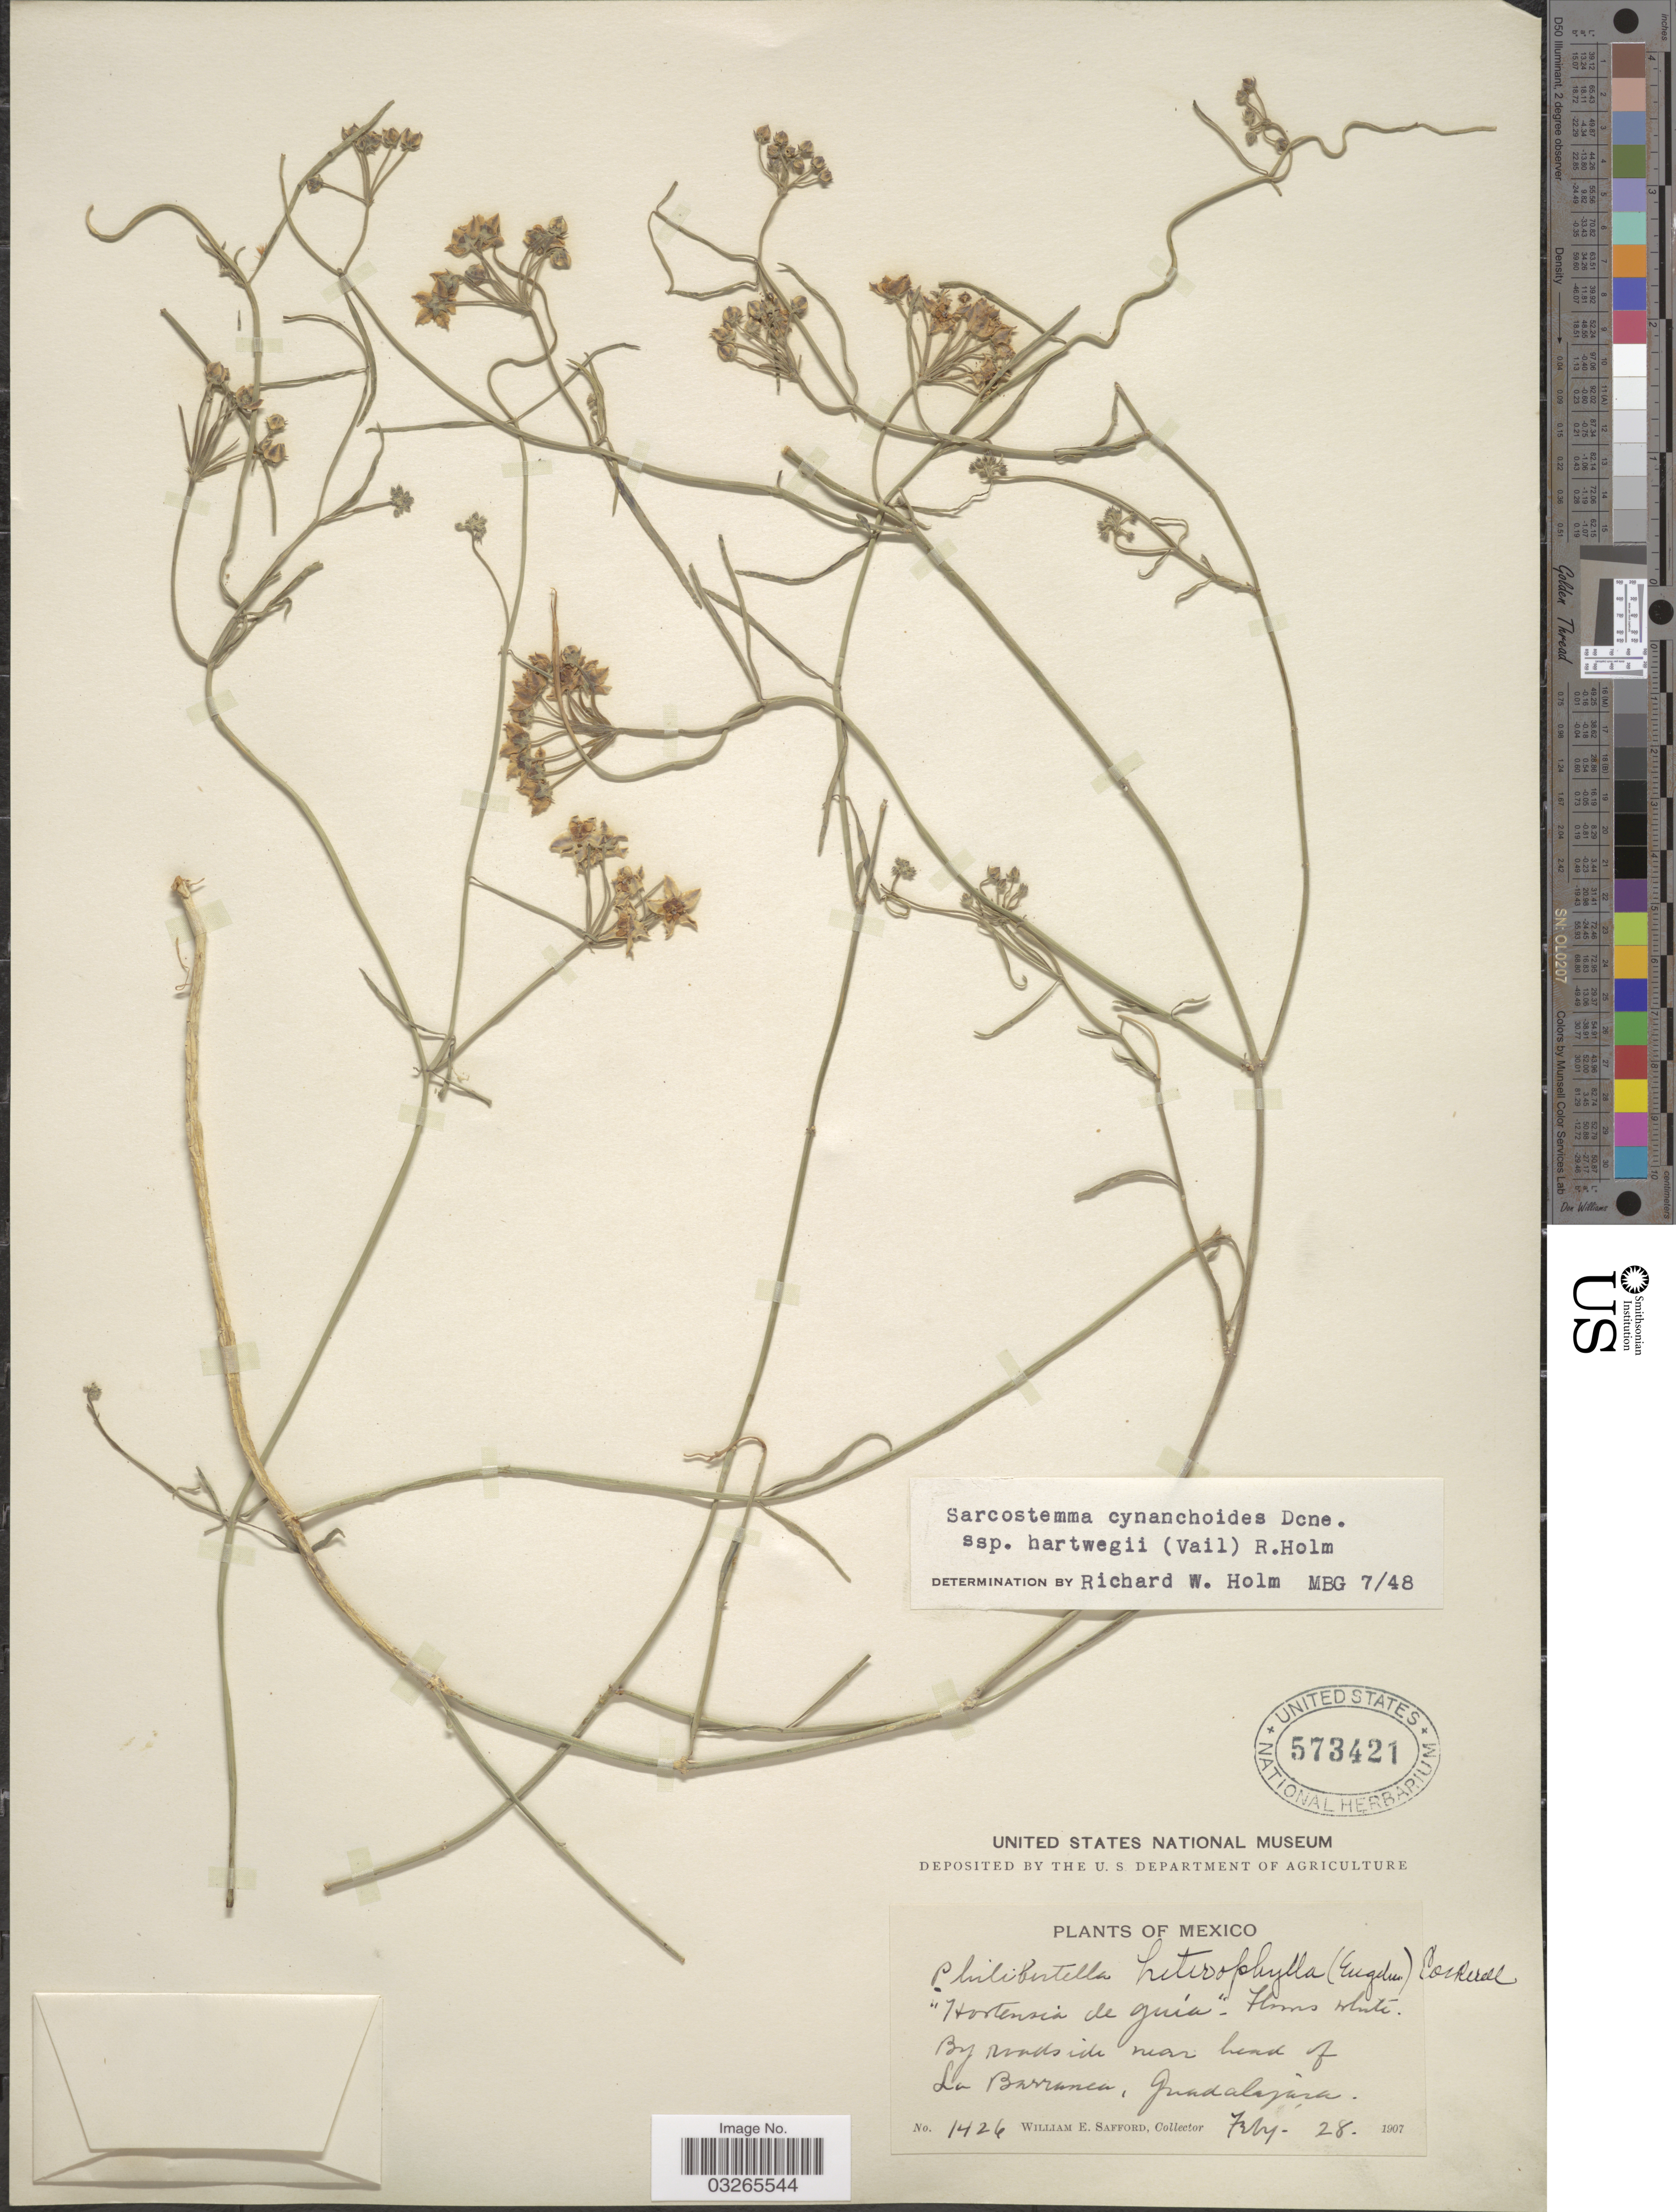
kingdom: Plantae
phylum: Tracheophyta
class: Magnoliopsida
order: Gentianales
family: Apocynaceae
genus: Sarcostemma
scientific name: Sarcostemma cynanchoides subsp. hartwegii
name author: (Vail) R.W. Holm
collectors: W. E. Safford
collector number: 1426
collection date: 1907-02-28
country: Mexico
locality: By roadside near head of La Barranca, Guadalajara.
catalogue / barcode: US 573421